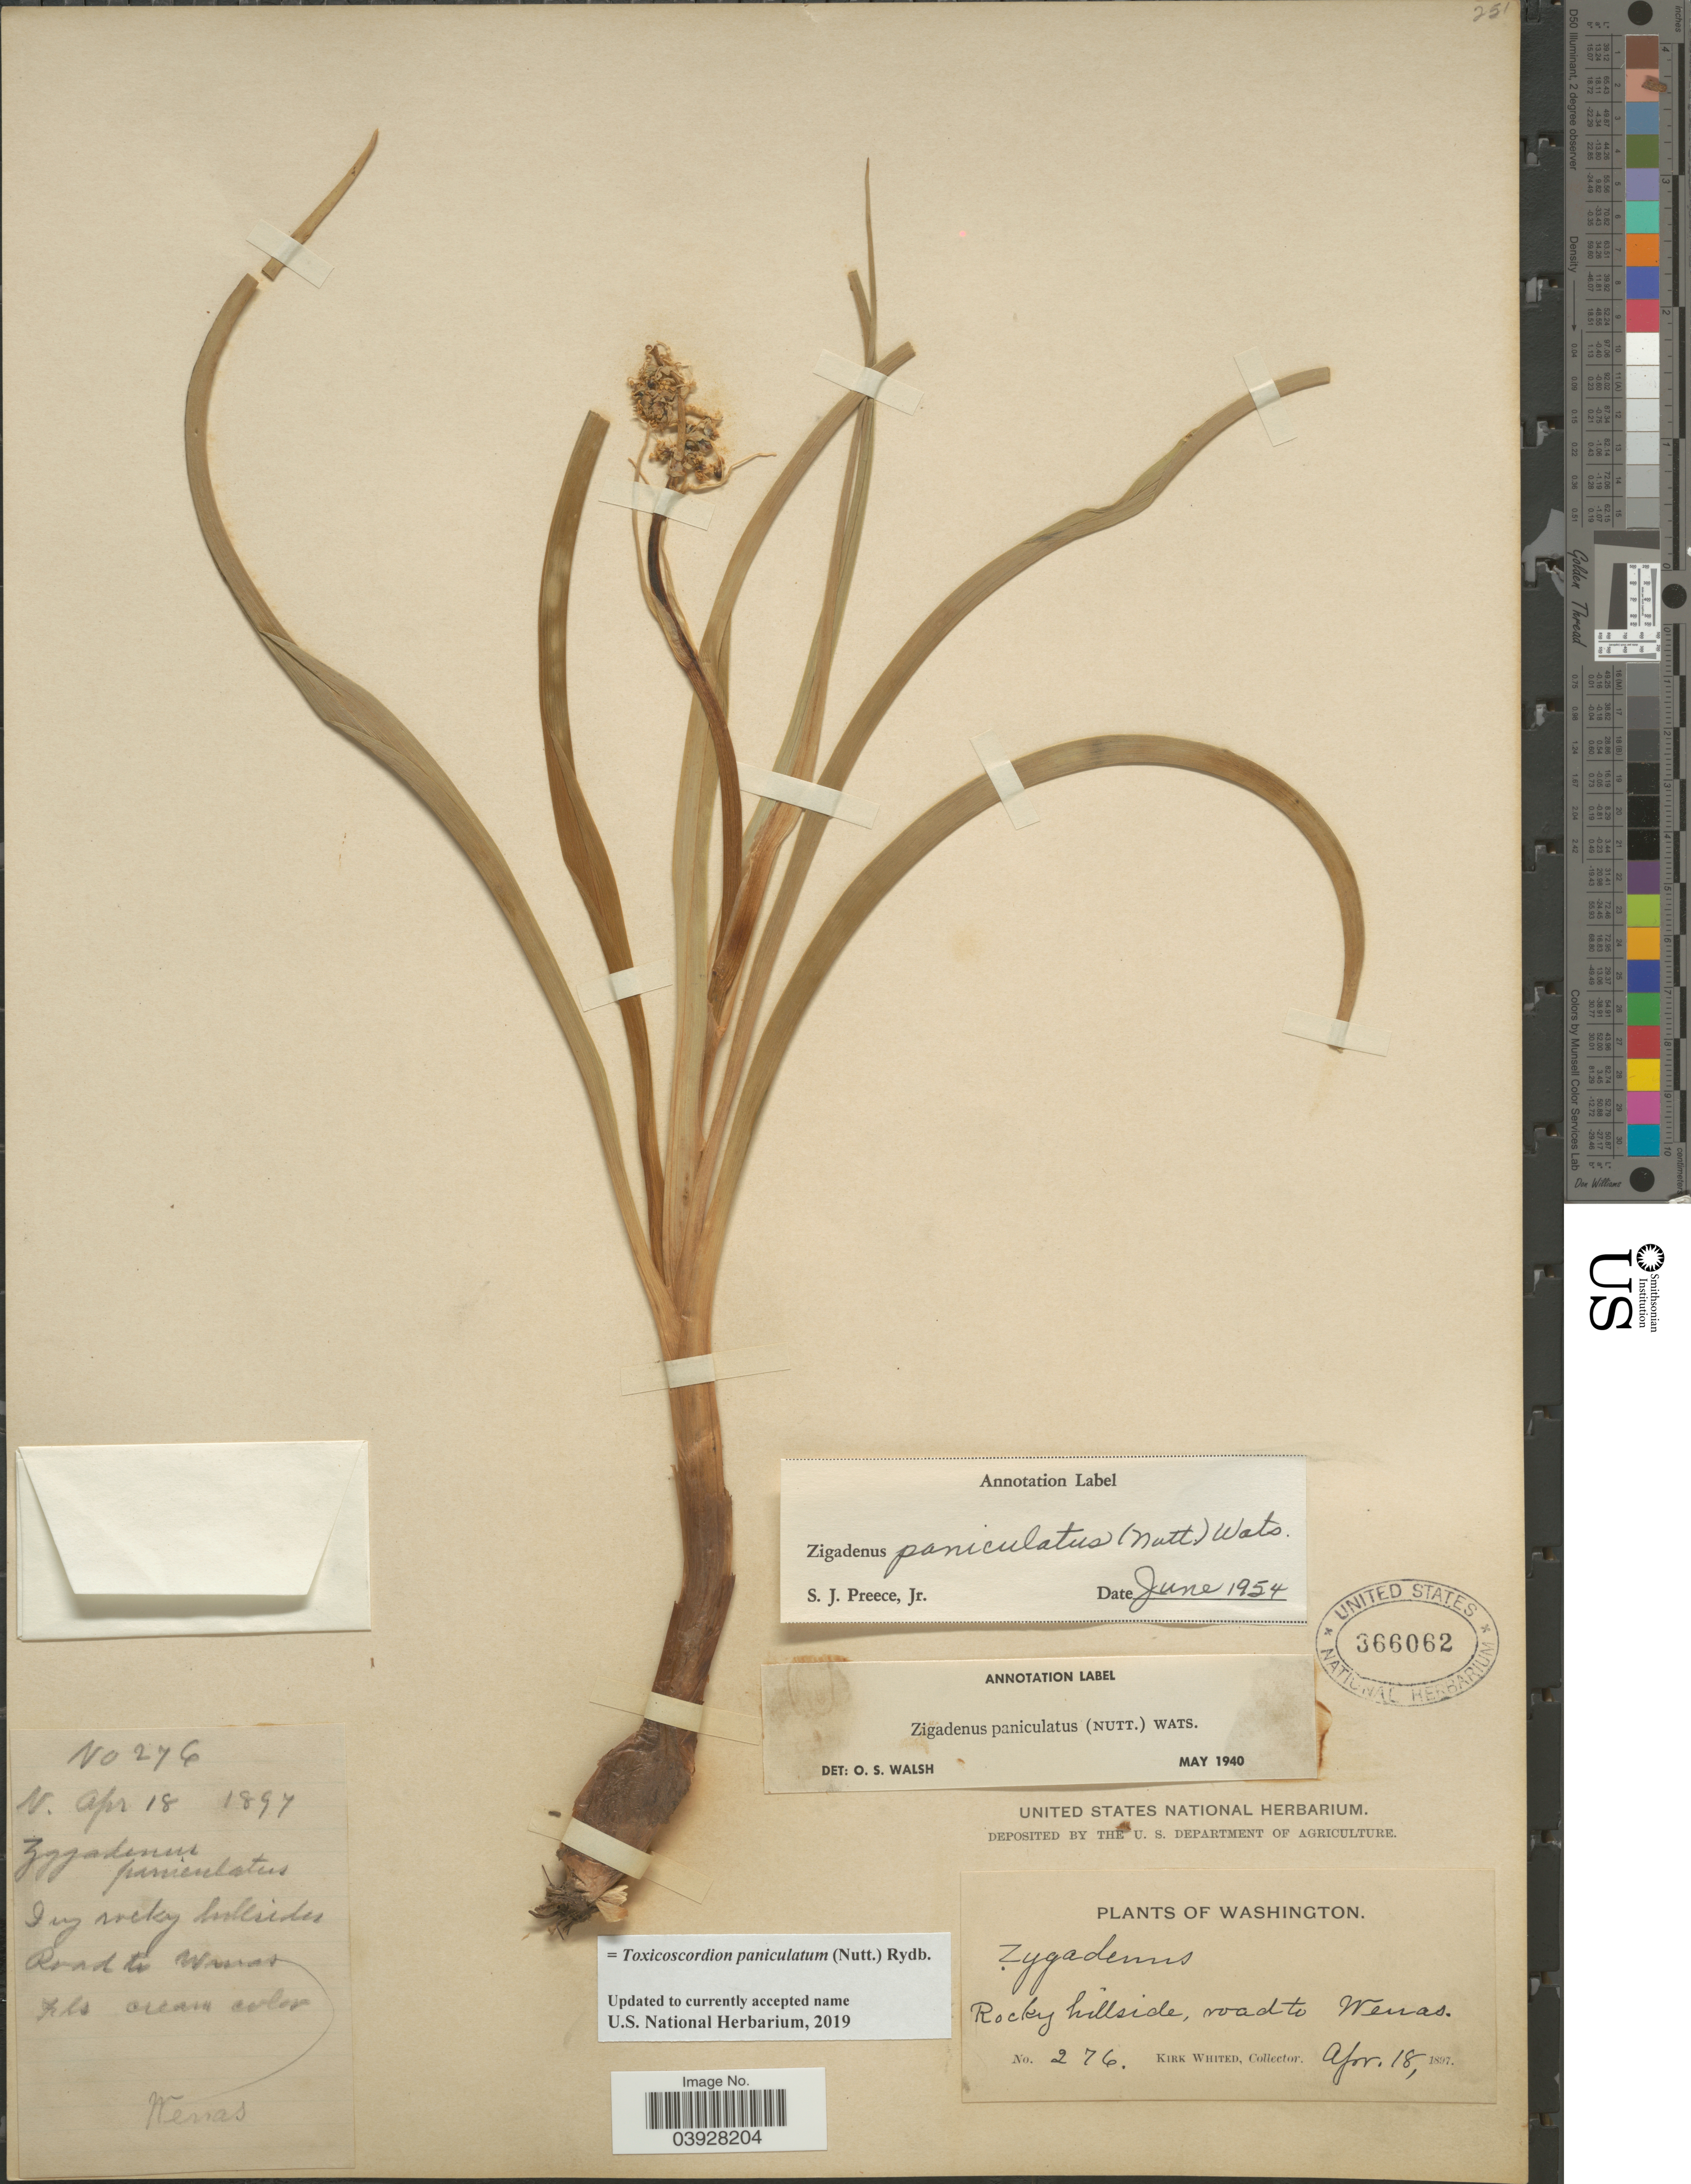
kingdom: Plantae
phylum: Tracheophyta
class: Liliopsida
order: Liliales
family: Melanthiaceae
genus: Toxicoscordion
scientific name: Toxicoscordion paniculatum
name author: (Nutt.) Rydb.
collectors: K. Whited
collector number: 276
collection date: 1897-04-18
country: United States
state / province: Washington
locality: Road to Wenas.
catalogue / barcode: US 366062